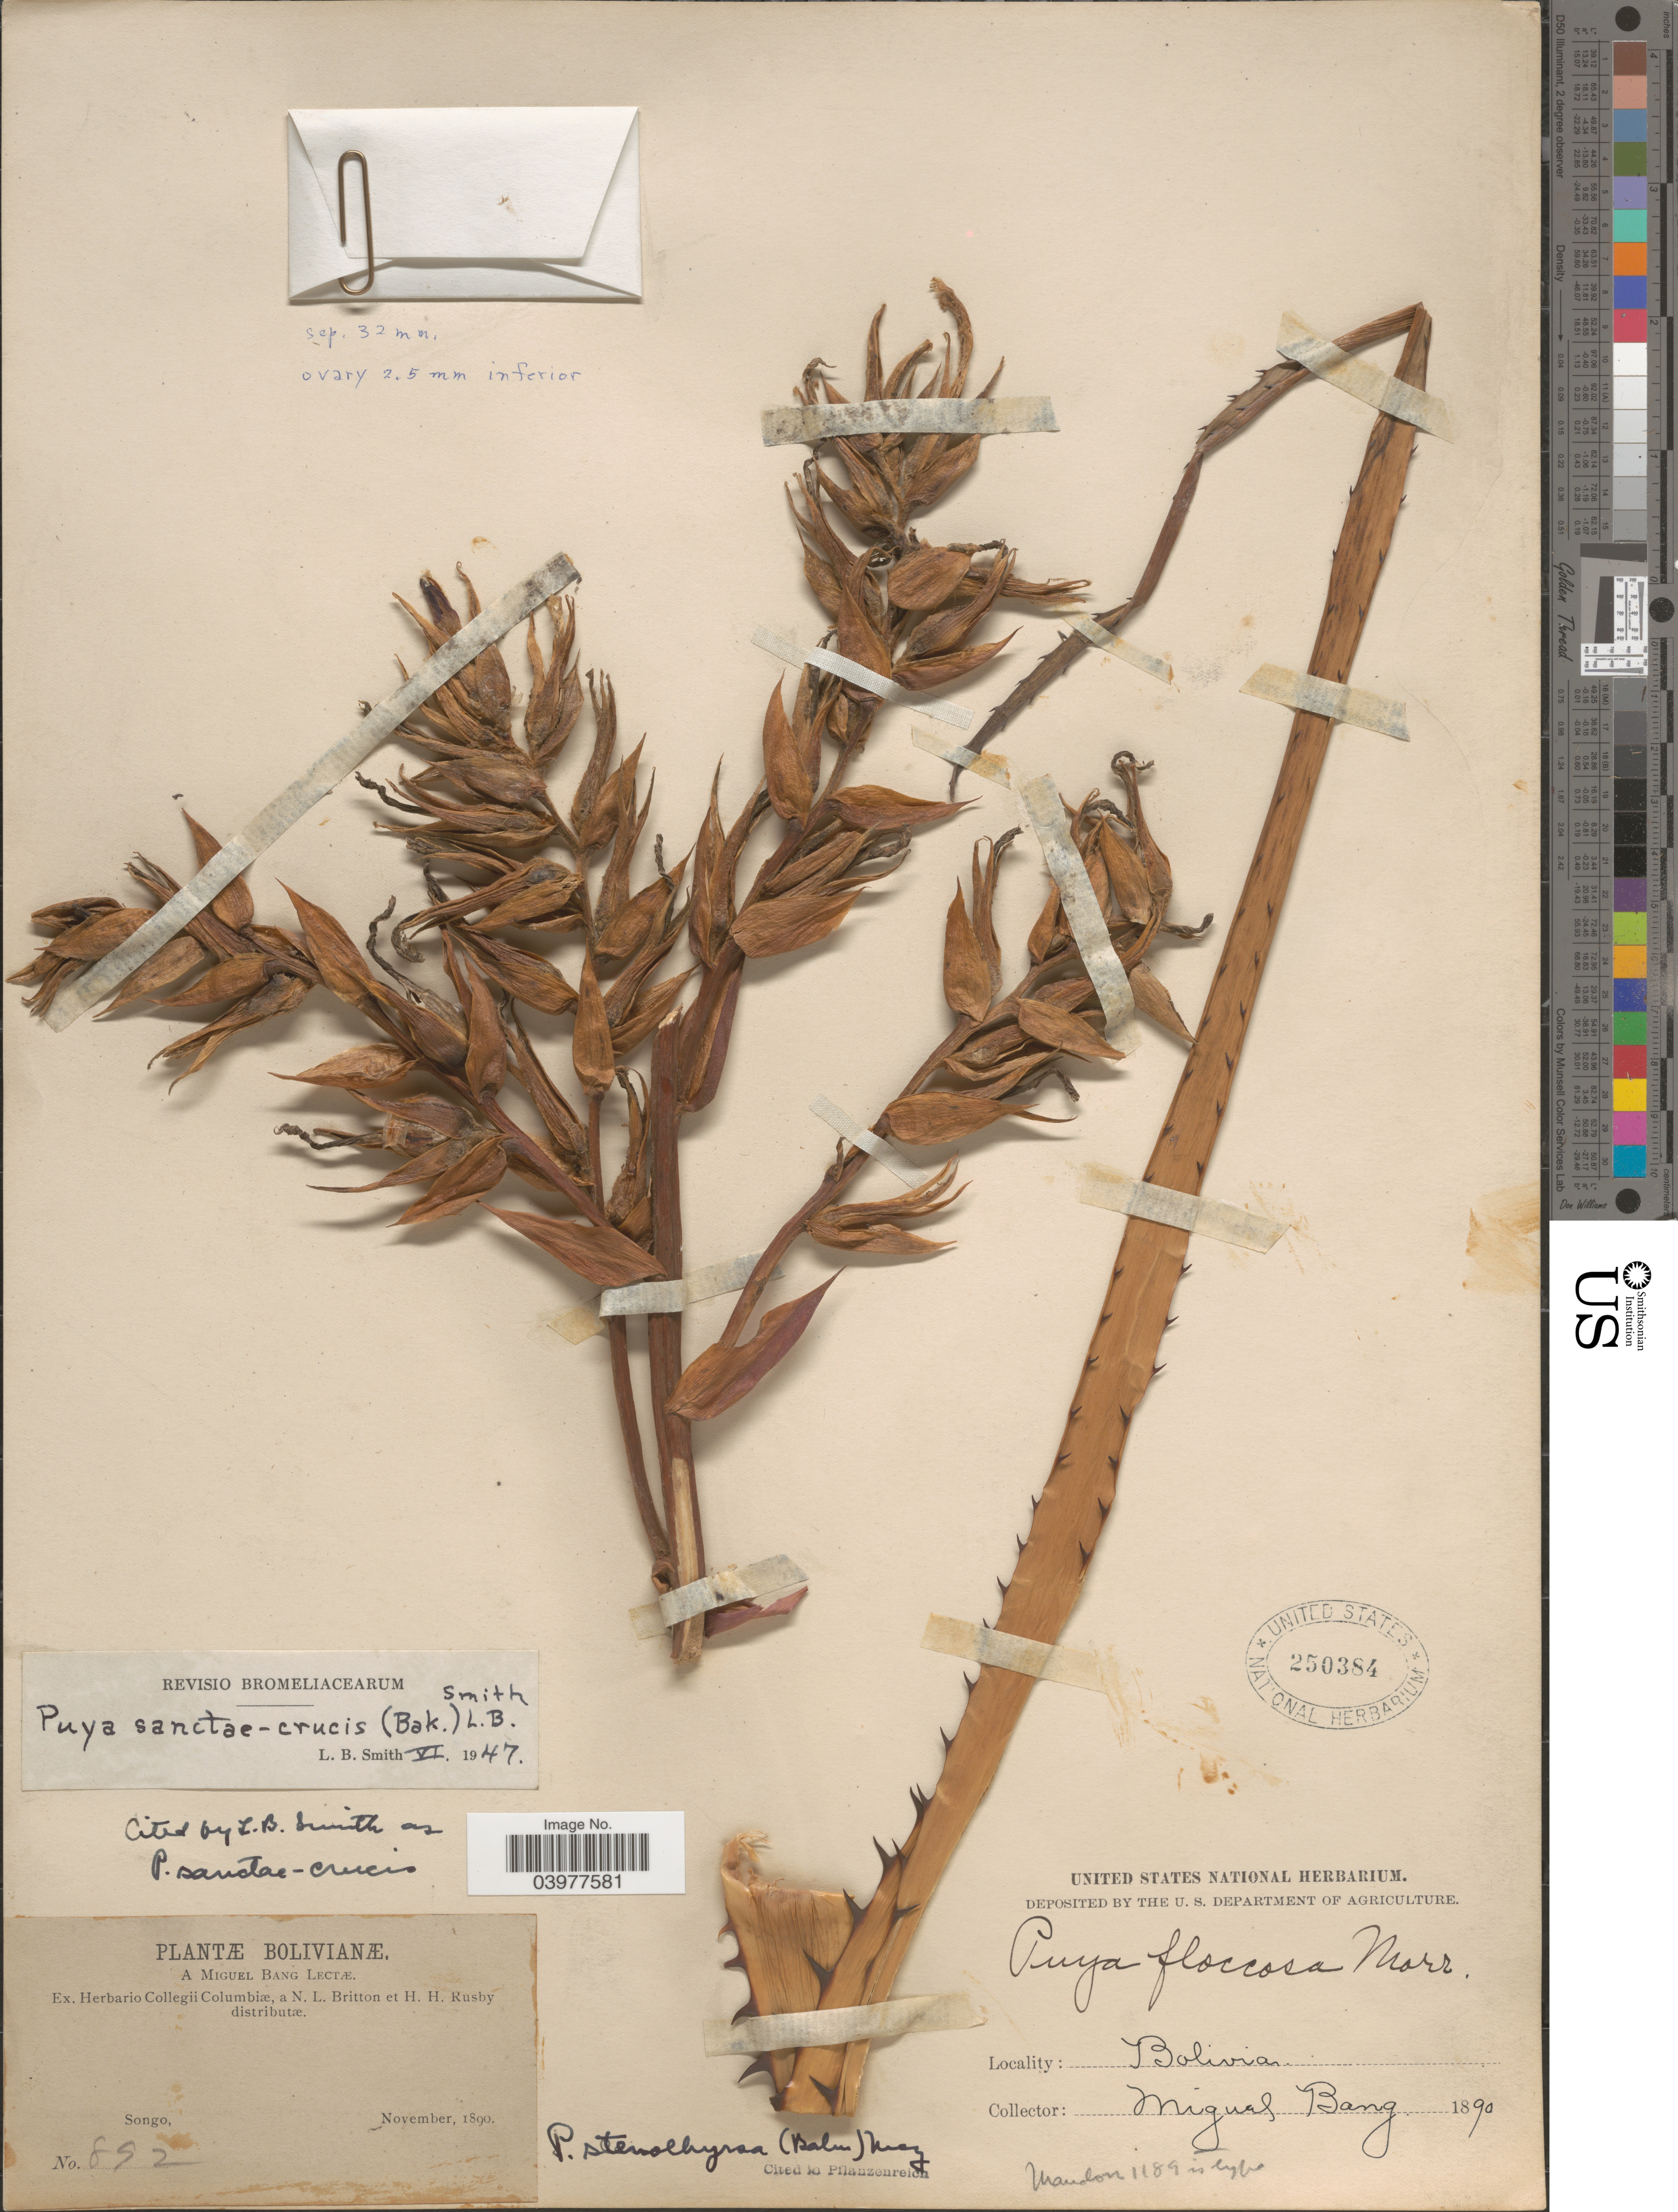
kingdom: Plantae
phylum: Tracheophyta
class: Liliopsida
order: Poales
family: Bromeliaceae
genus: Puya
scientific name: Puya sanctae-crucis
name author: (Baker) L.B. Sm.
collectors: M. Bang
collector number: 892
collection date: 1890-11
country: Bolivia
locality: Songo.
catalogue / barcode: US 250384